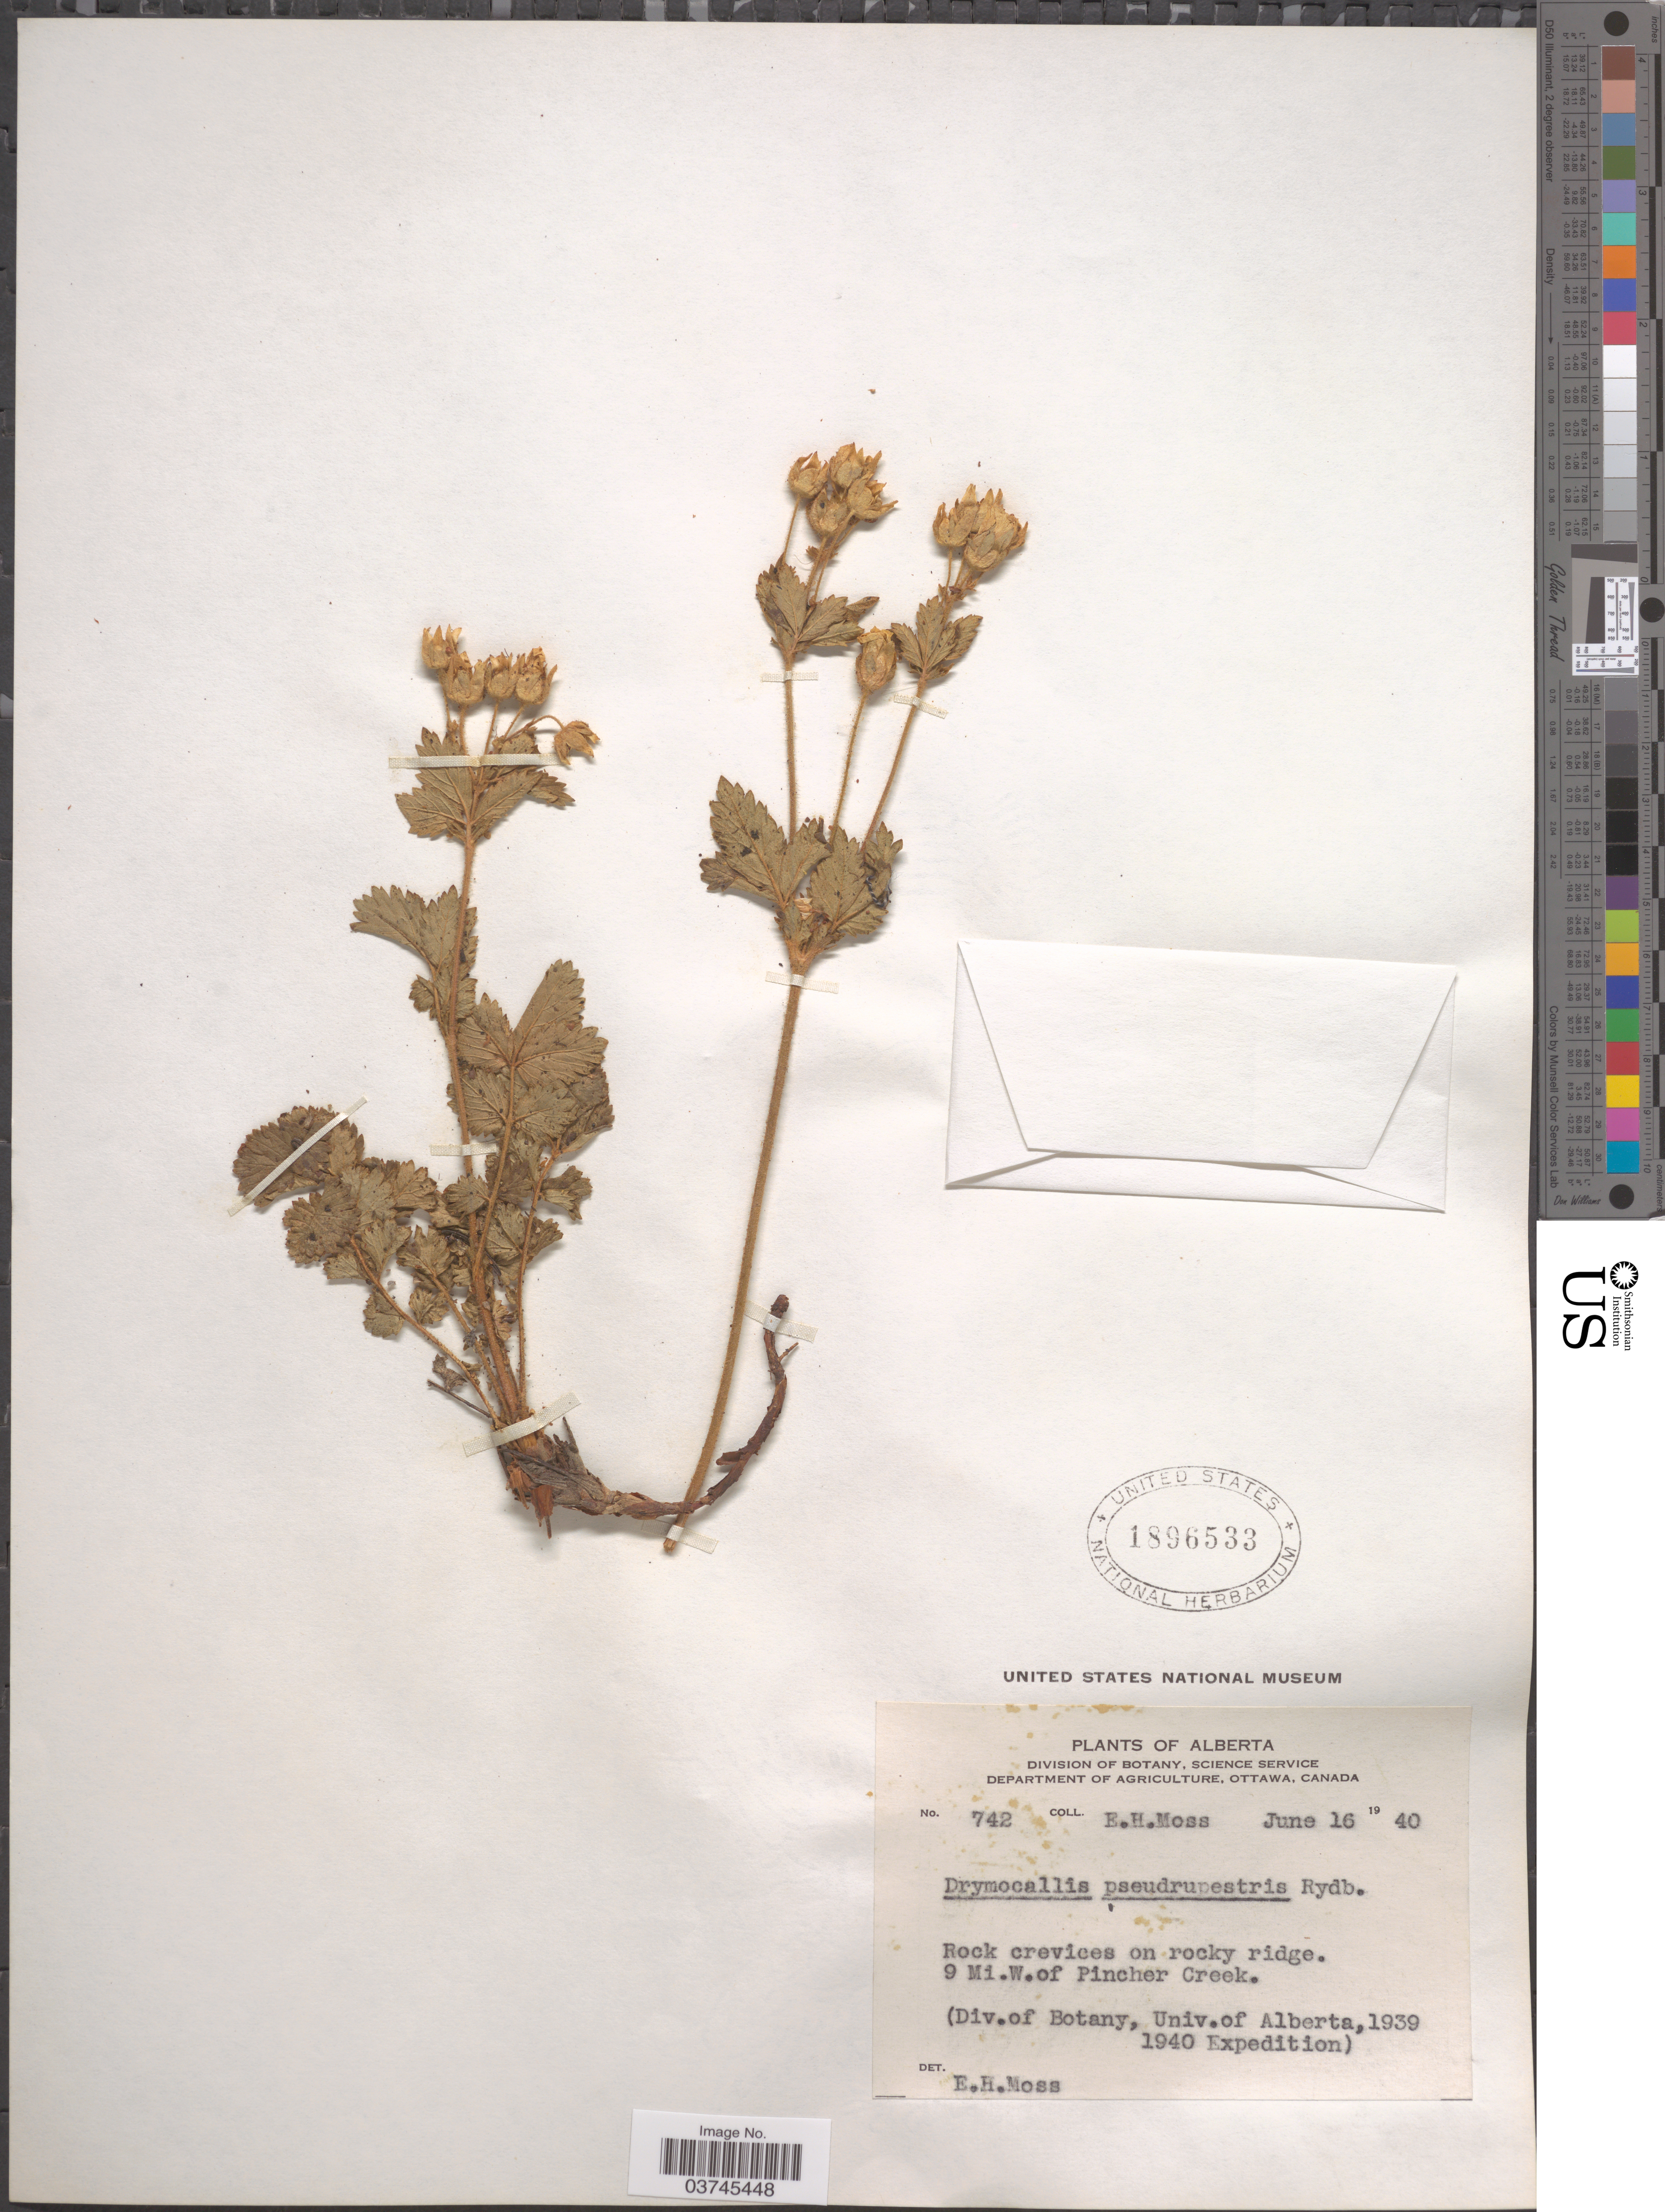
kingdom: Plantae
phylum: Tracheophyta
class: Magnoliopsida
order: Rosales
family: Rosaceae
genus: Drymocallis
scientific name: Drymocallis pseudorupestris var. saxicola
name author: Ertter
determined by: Strong, Mark T., (BOT), Smithsonian Institution - National Museum of Natural History (UNITED STATES)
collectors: E. Moss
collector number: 742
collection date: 1940-06-16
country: Canada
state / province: Alberta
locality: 9 Mi. W. of Pincher Creek.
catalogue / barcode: US 1896533